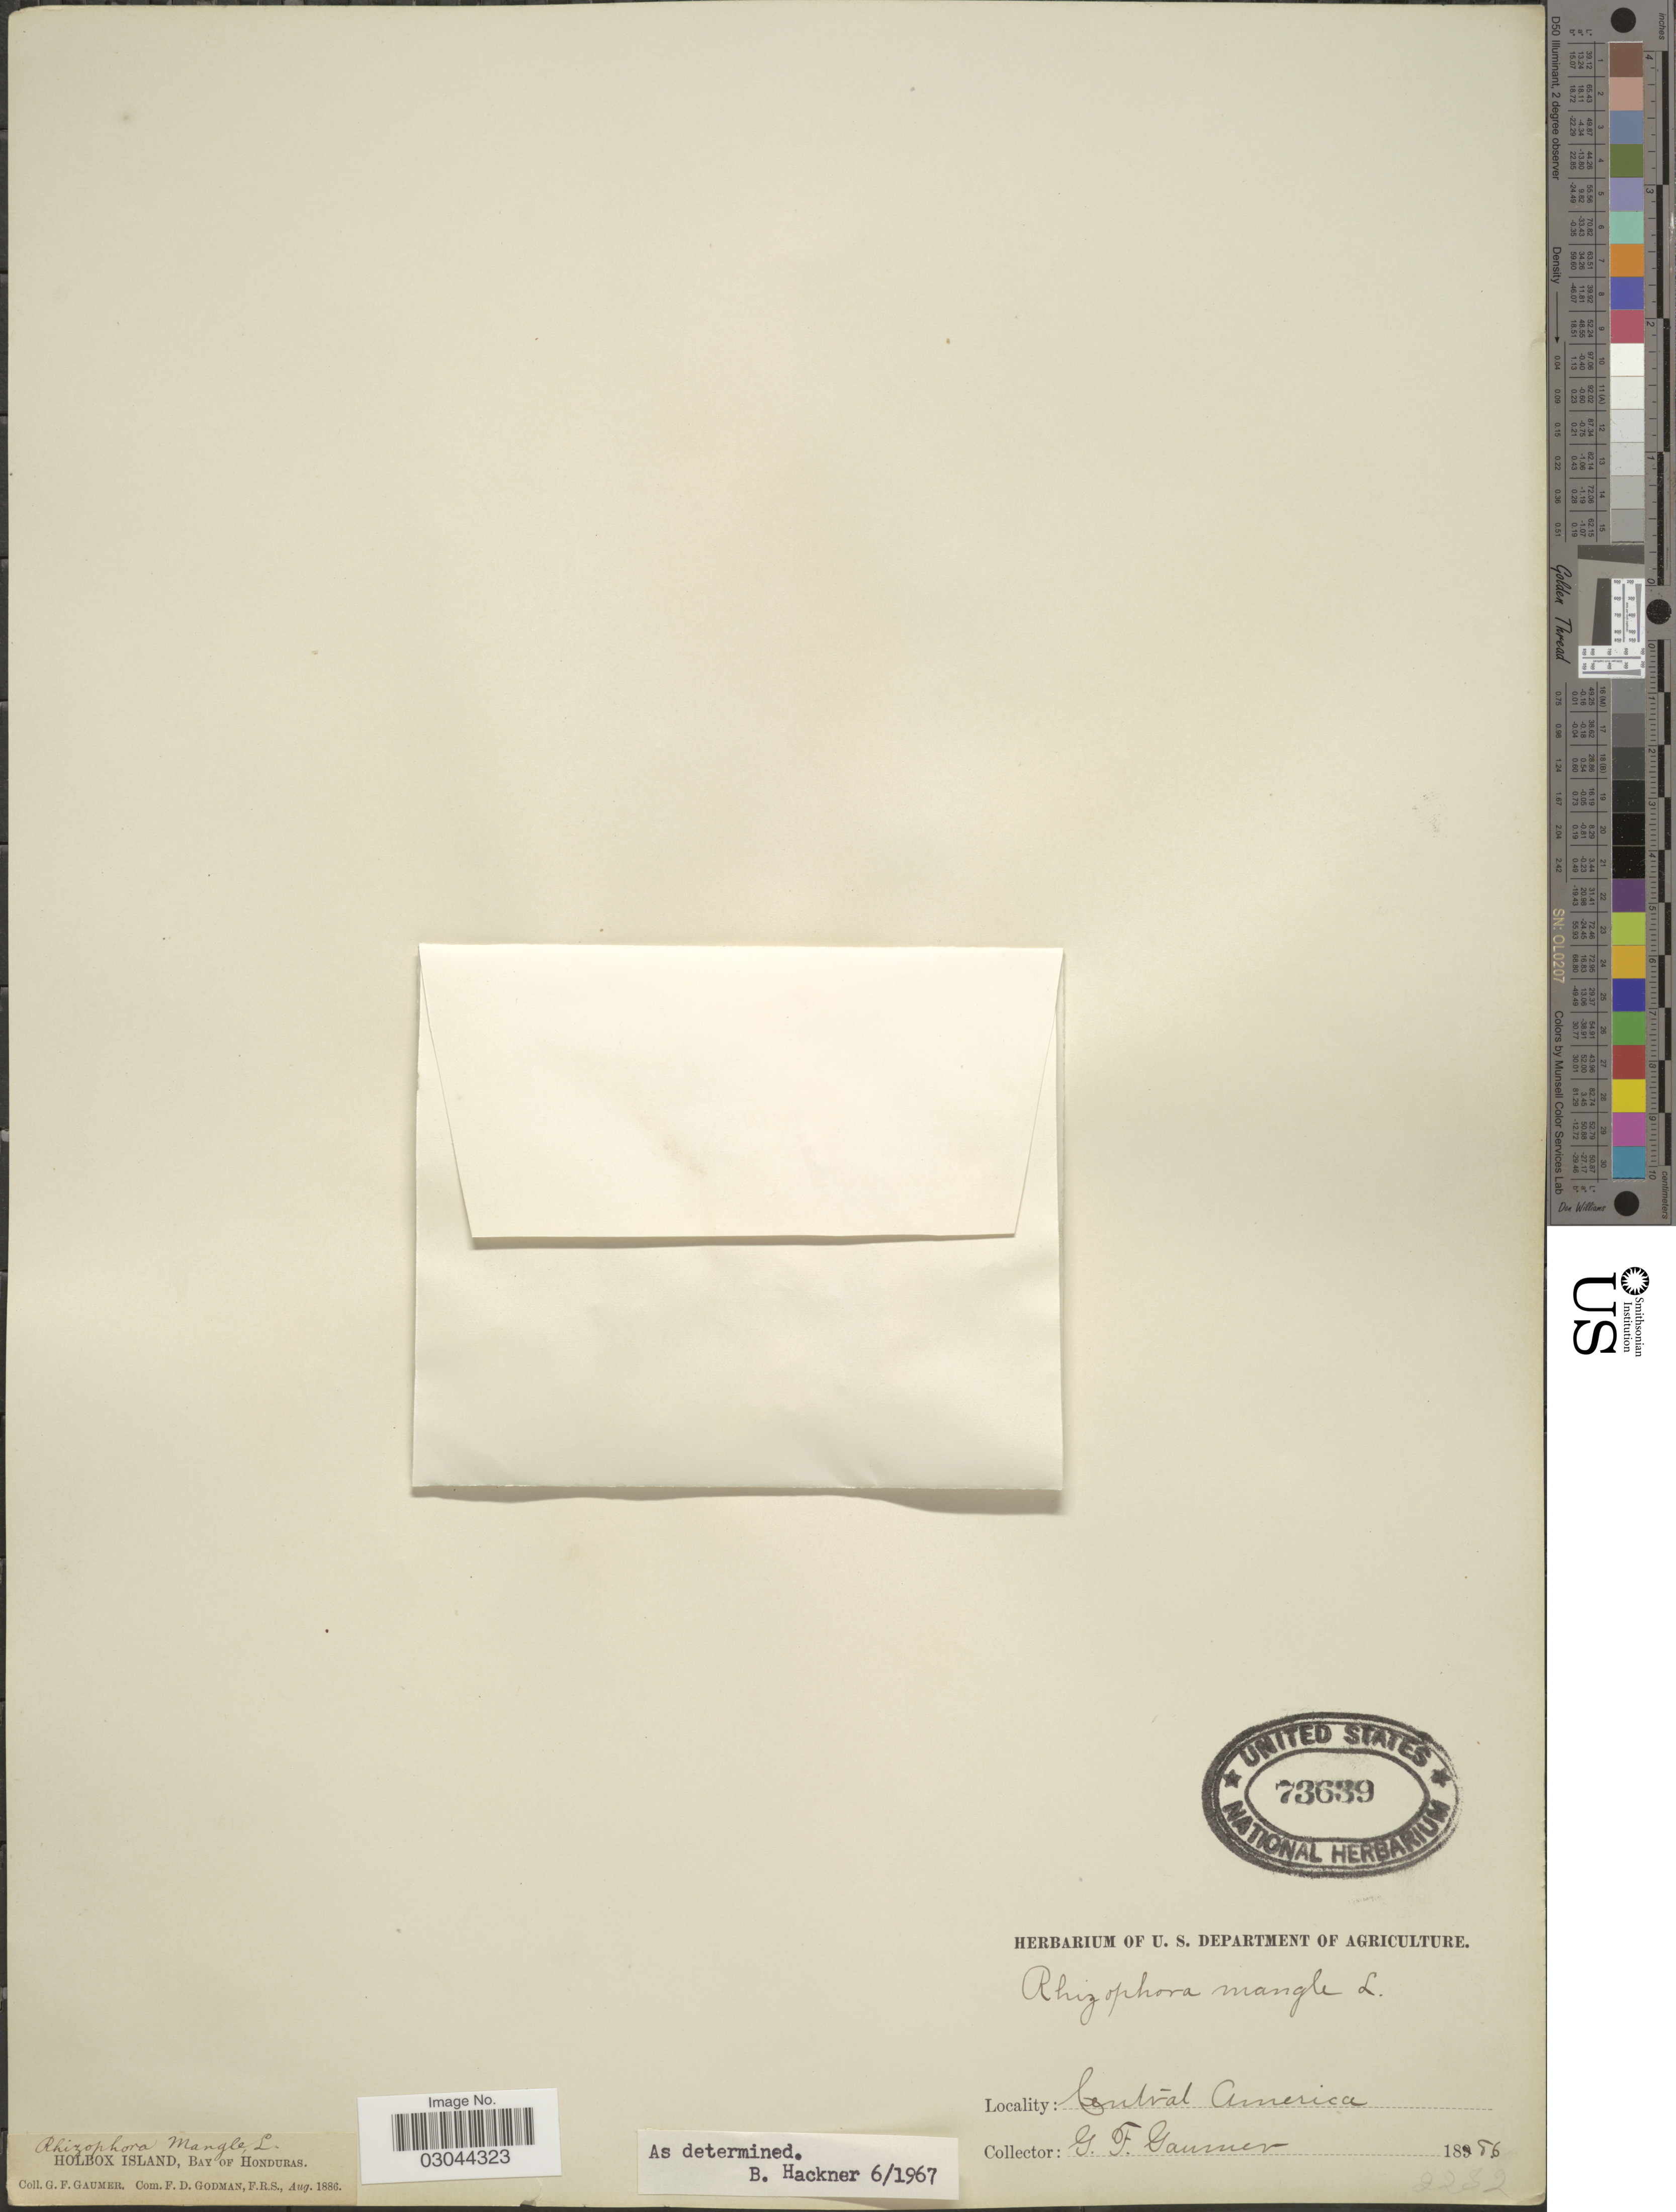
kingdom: Plantae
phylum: Tracheophyta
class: Magnoliopsida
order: Malpighiales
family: Rhizophoraceae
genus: Rhizophora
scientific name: Rhizophora mangle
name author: L.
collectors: G. F. Gaumer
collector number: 2232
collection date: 1886-08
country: Honduras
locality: Holbox Island, Bay of Honduras.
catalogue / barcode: US 73639